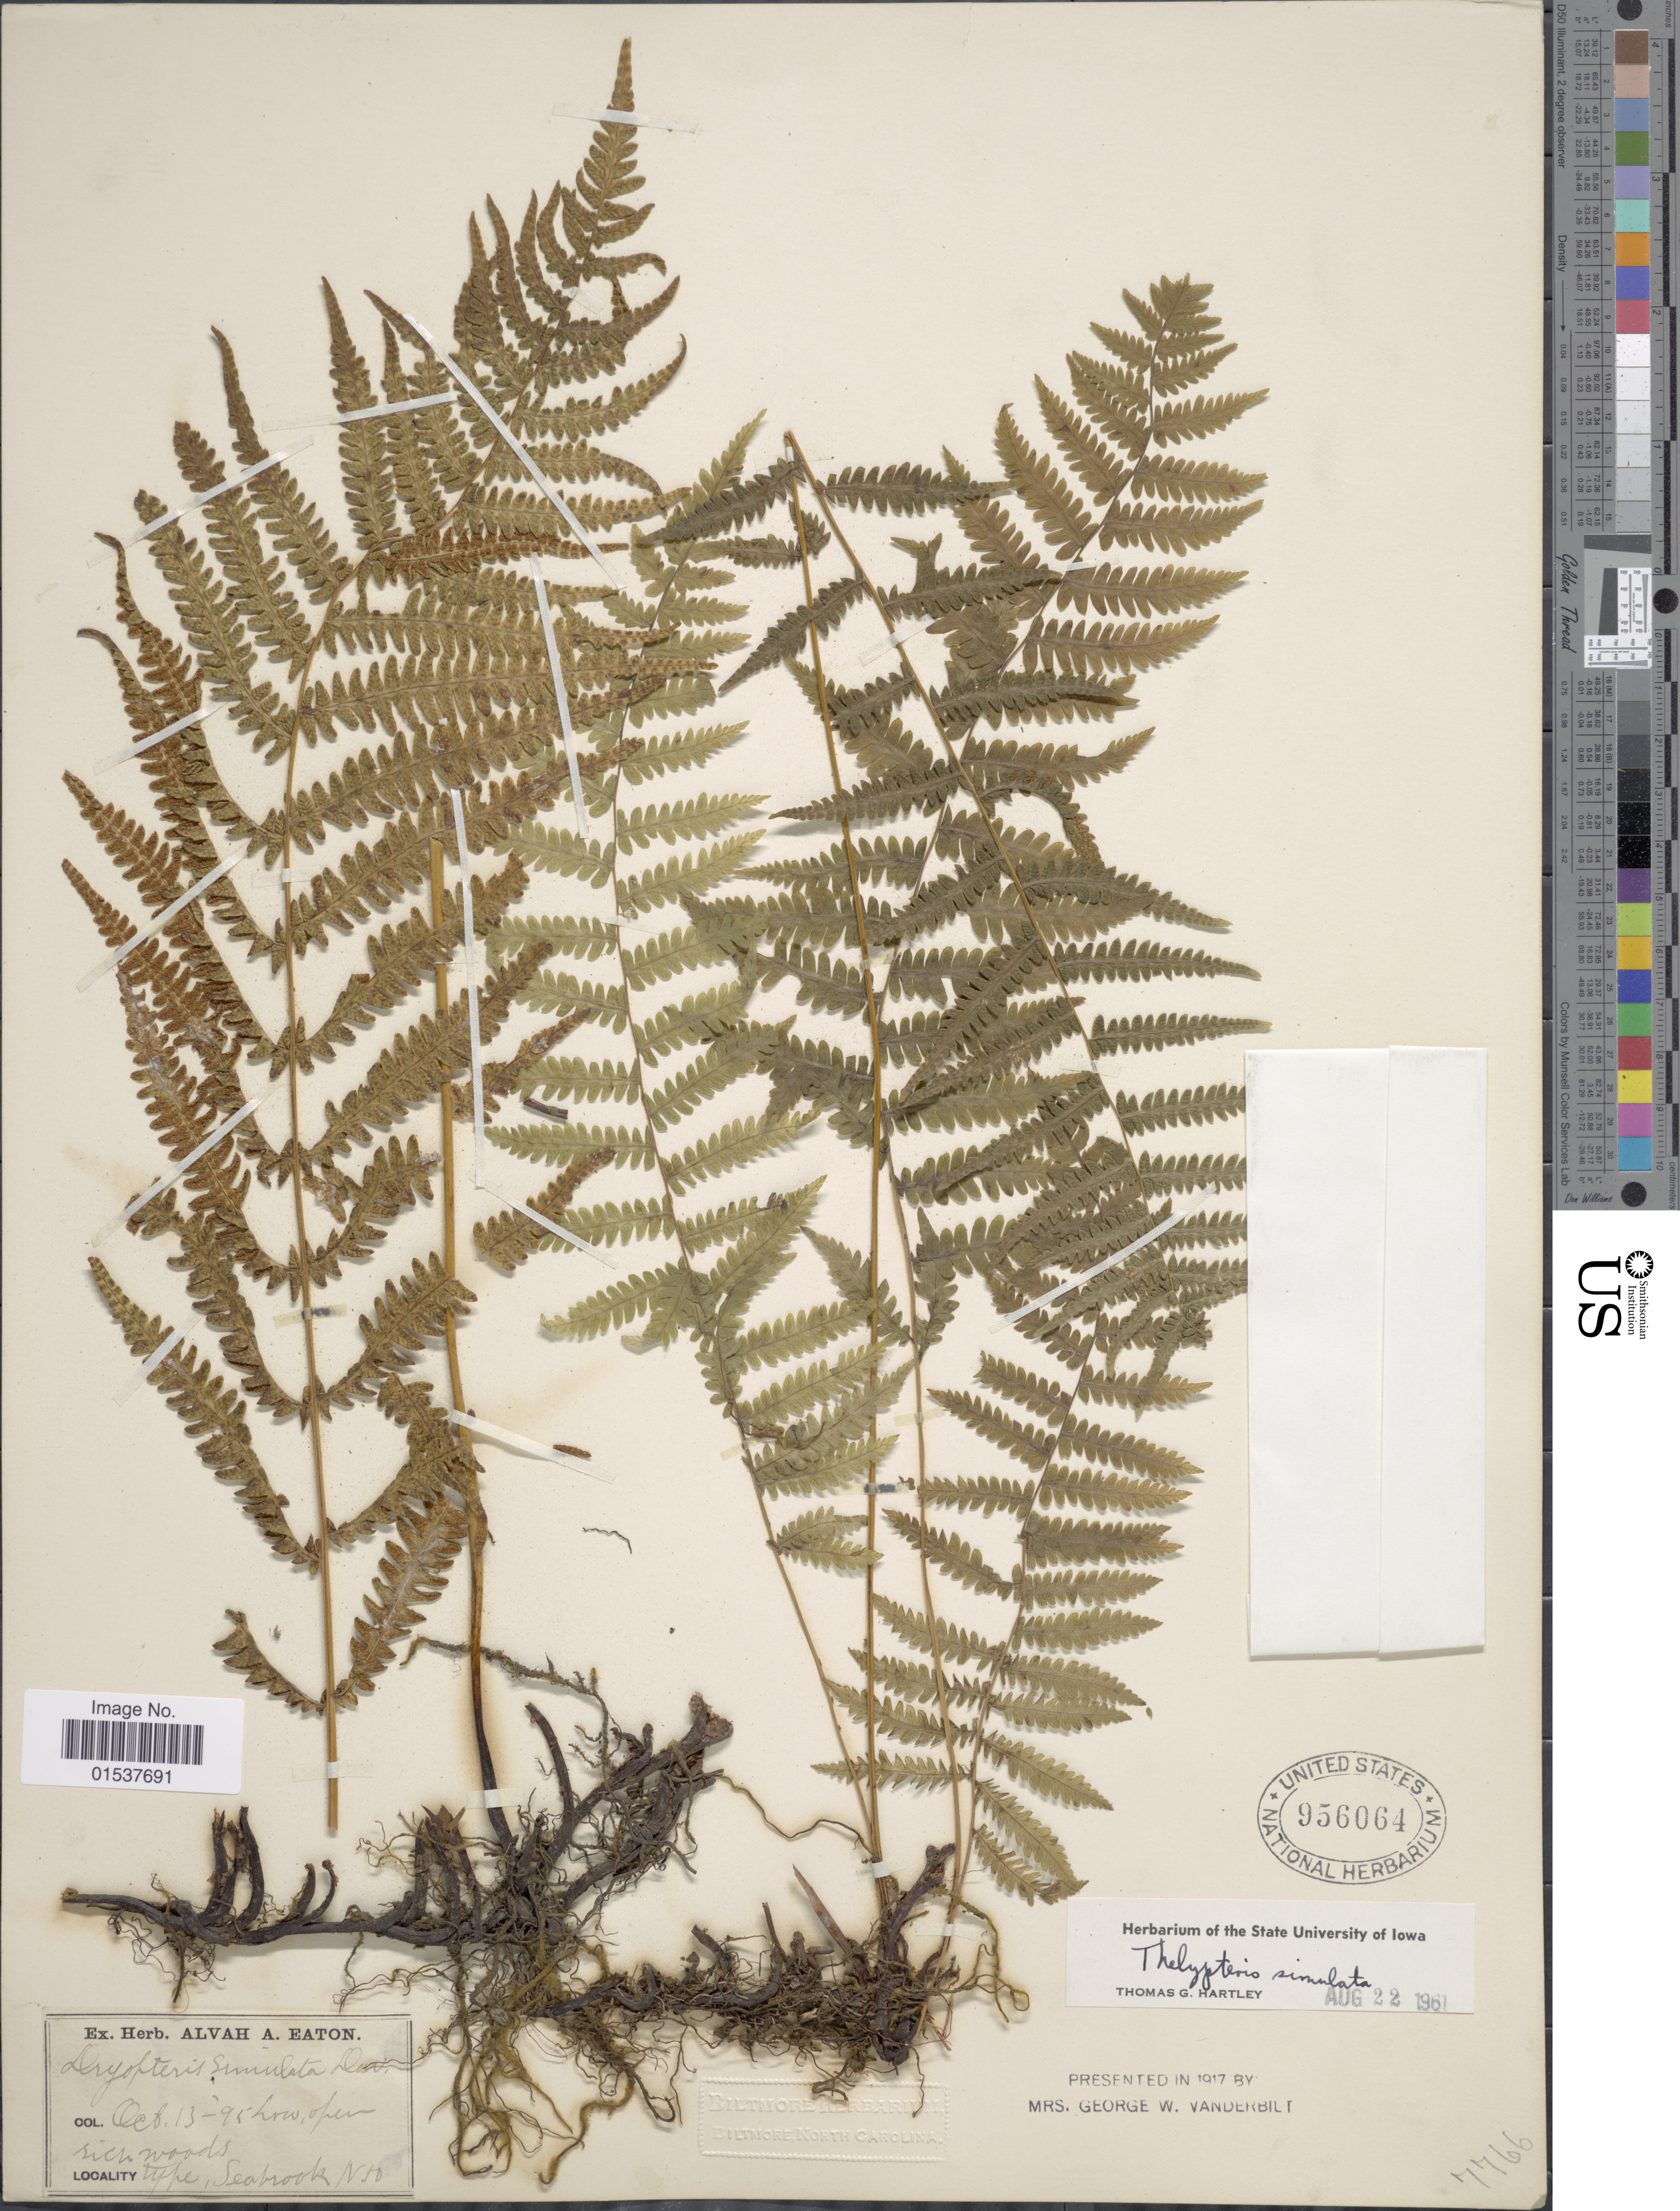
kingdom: Plantae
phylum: Tracheophyta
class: Polypodiopsida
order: Polypodiales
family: Thelypteridaceae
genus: Parathelypteris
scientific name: Parathelypteris simulata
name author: (Davenp.) Holttum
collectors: ex herb. Alvah A. Eaton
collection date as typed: Transcribed d/m/y: 13/10/95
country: United States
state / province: New Hampshire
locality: Seabrook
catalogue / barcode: US 956064